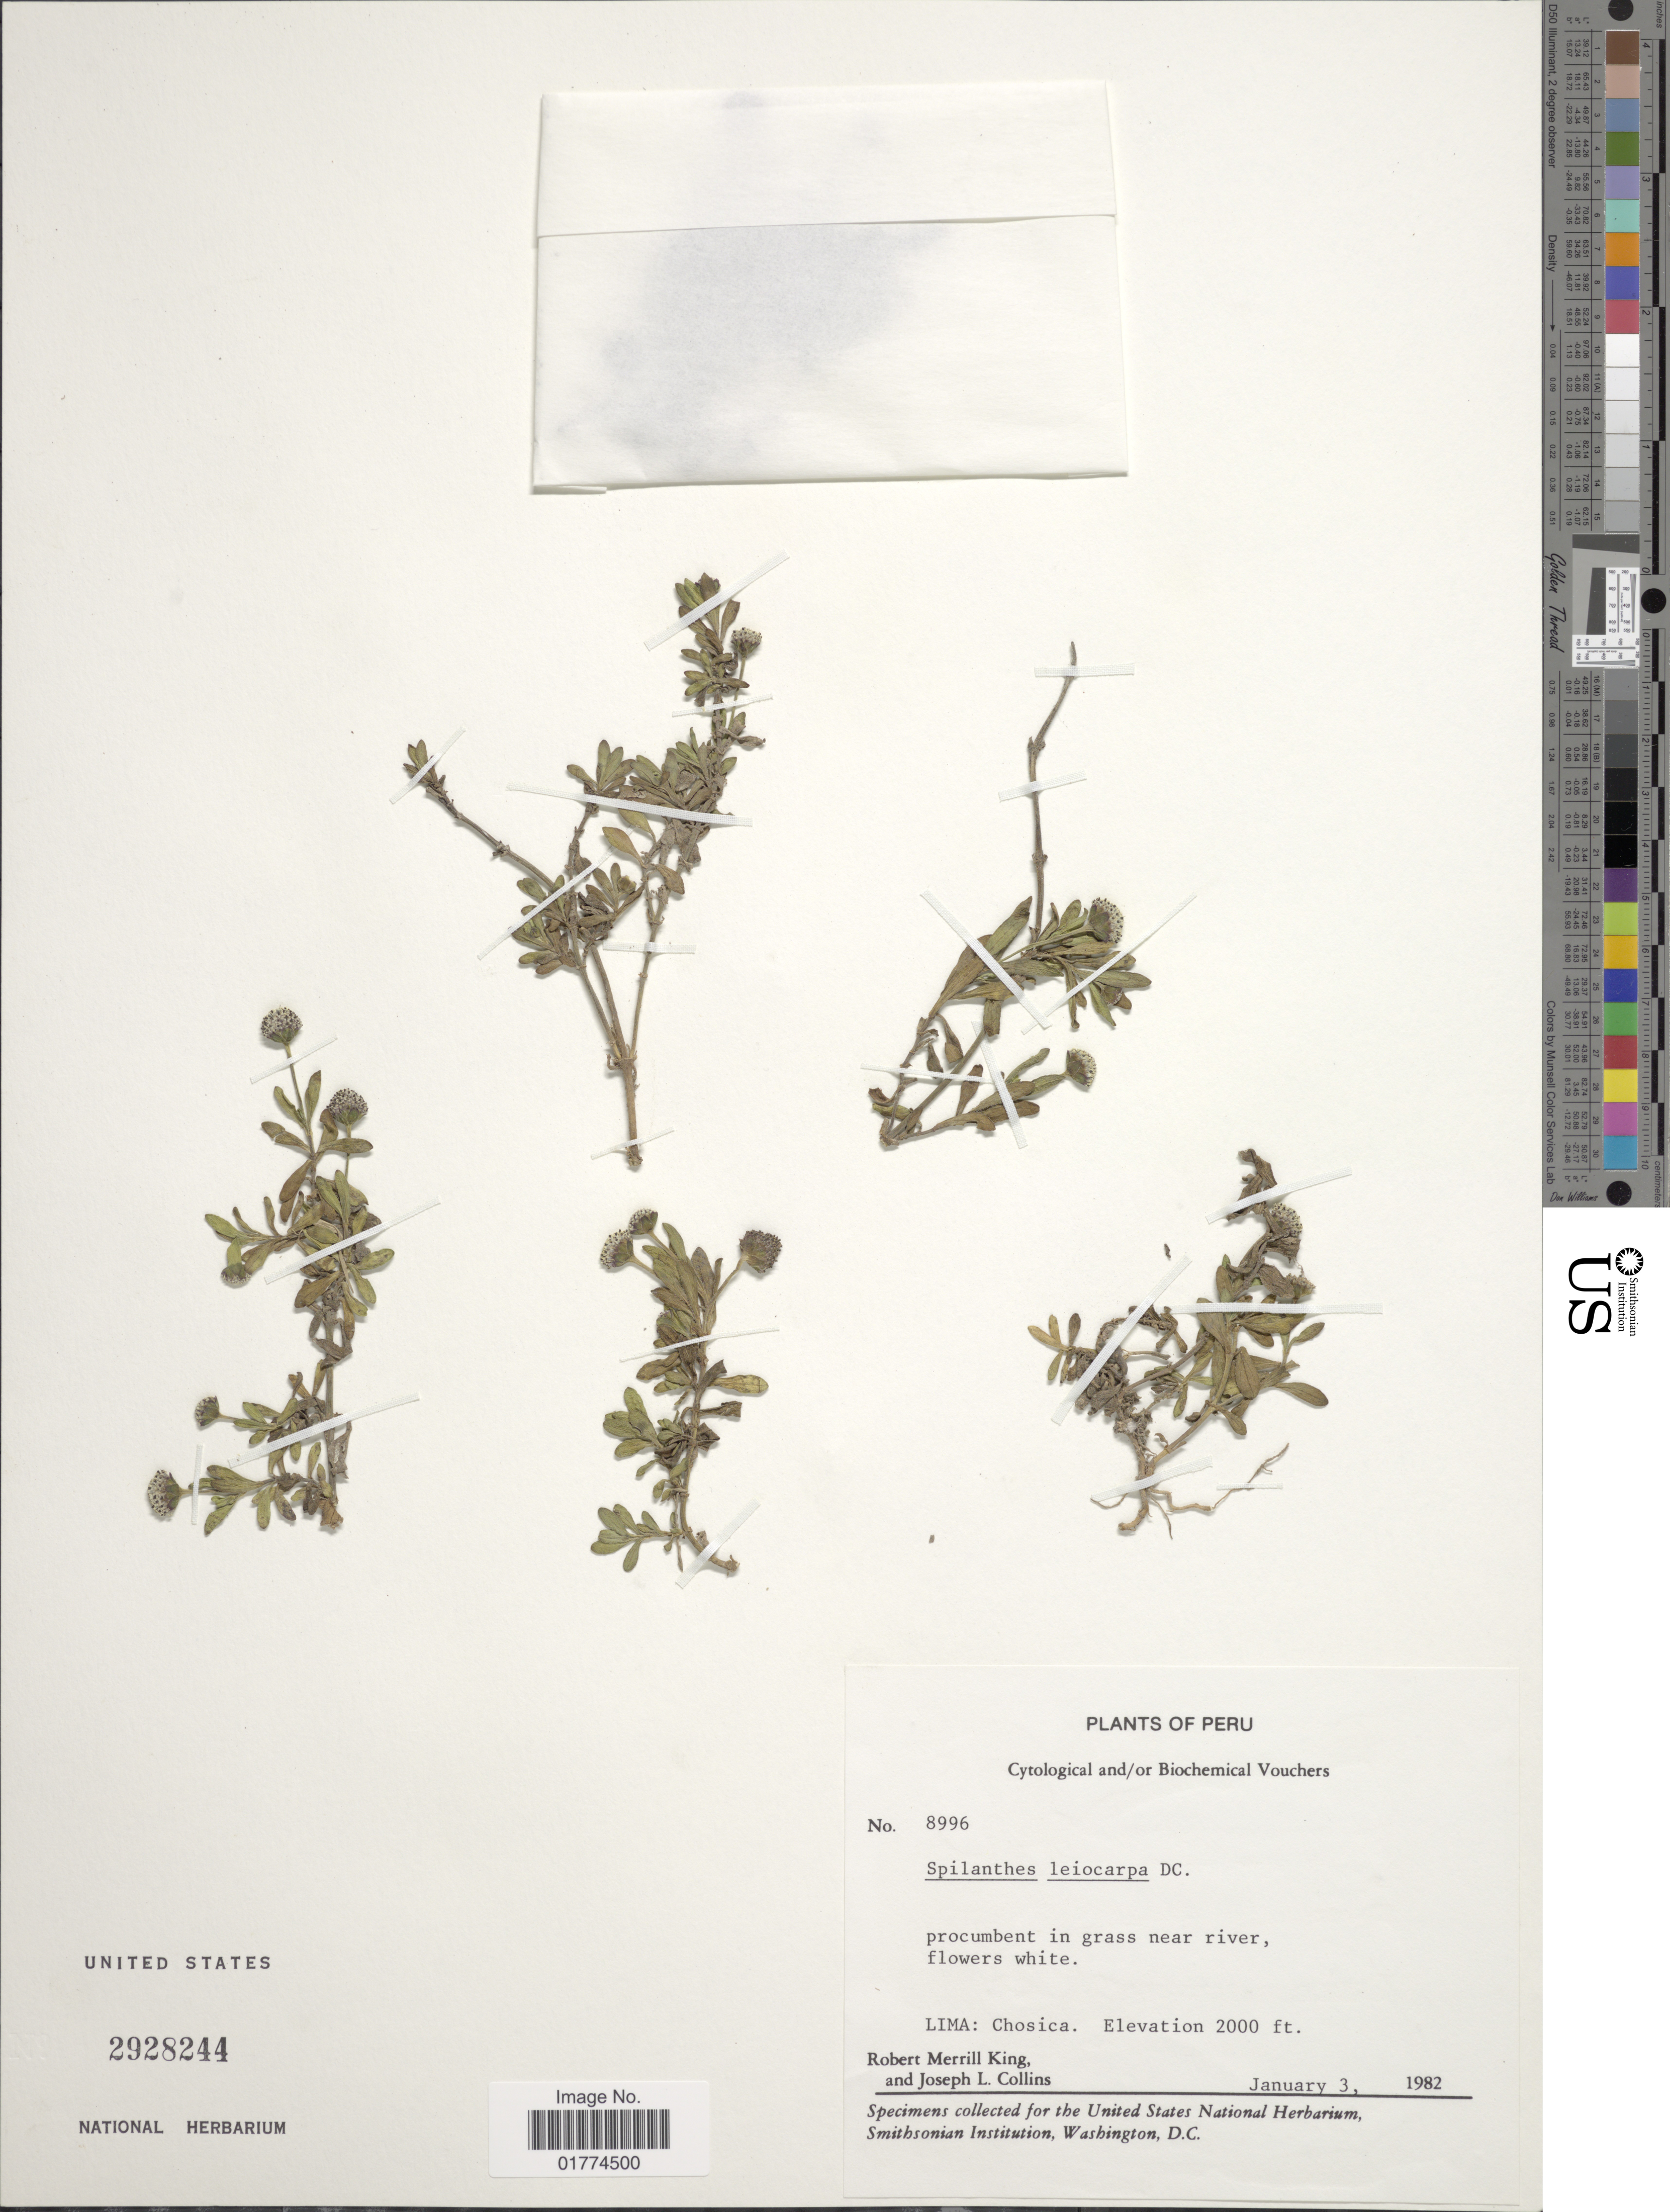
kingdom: Plantae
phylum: Tracheophyta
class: Magnoliopsida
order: Asterales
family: Asteraceae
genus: Spilanthes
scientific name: Spilanthes leiocarpa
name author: DC.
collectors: R. M. King & J. L. Collins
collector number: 8996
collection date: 1982-01-03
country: Peru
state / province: Lima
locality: Chosica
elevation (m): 610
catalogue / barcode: US 2928244